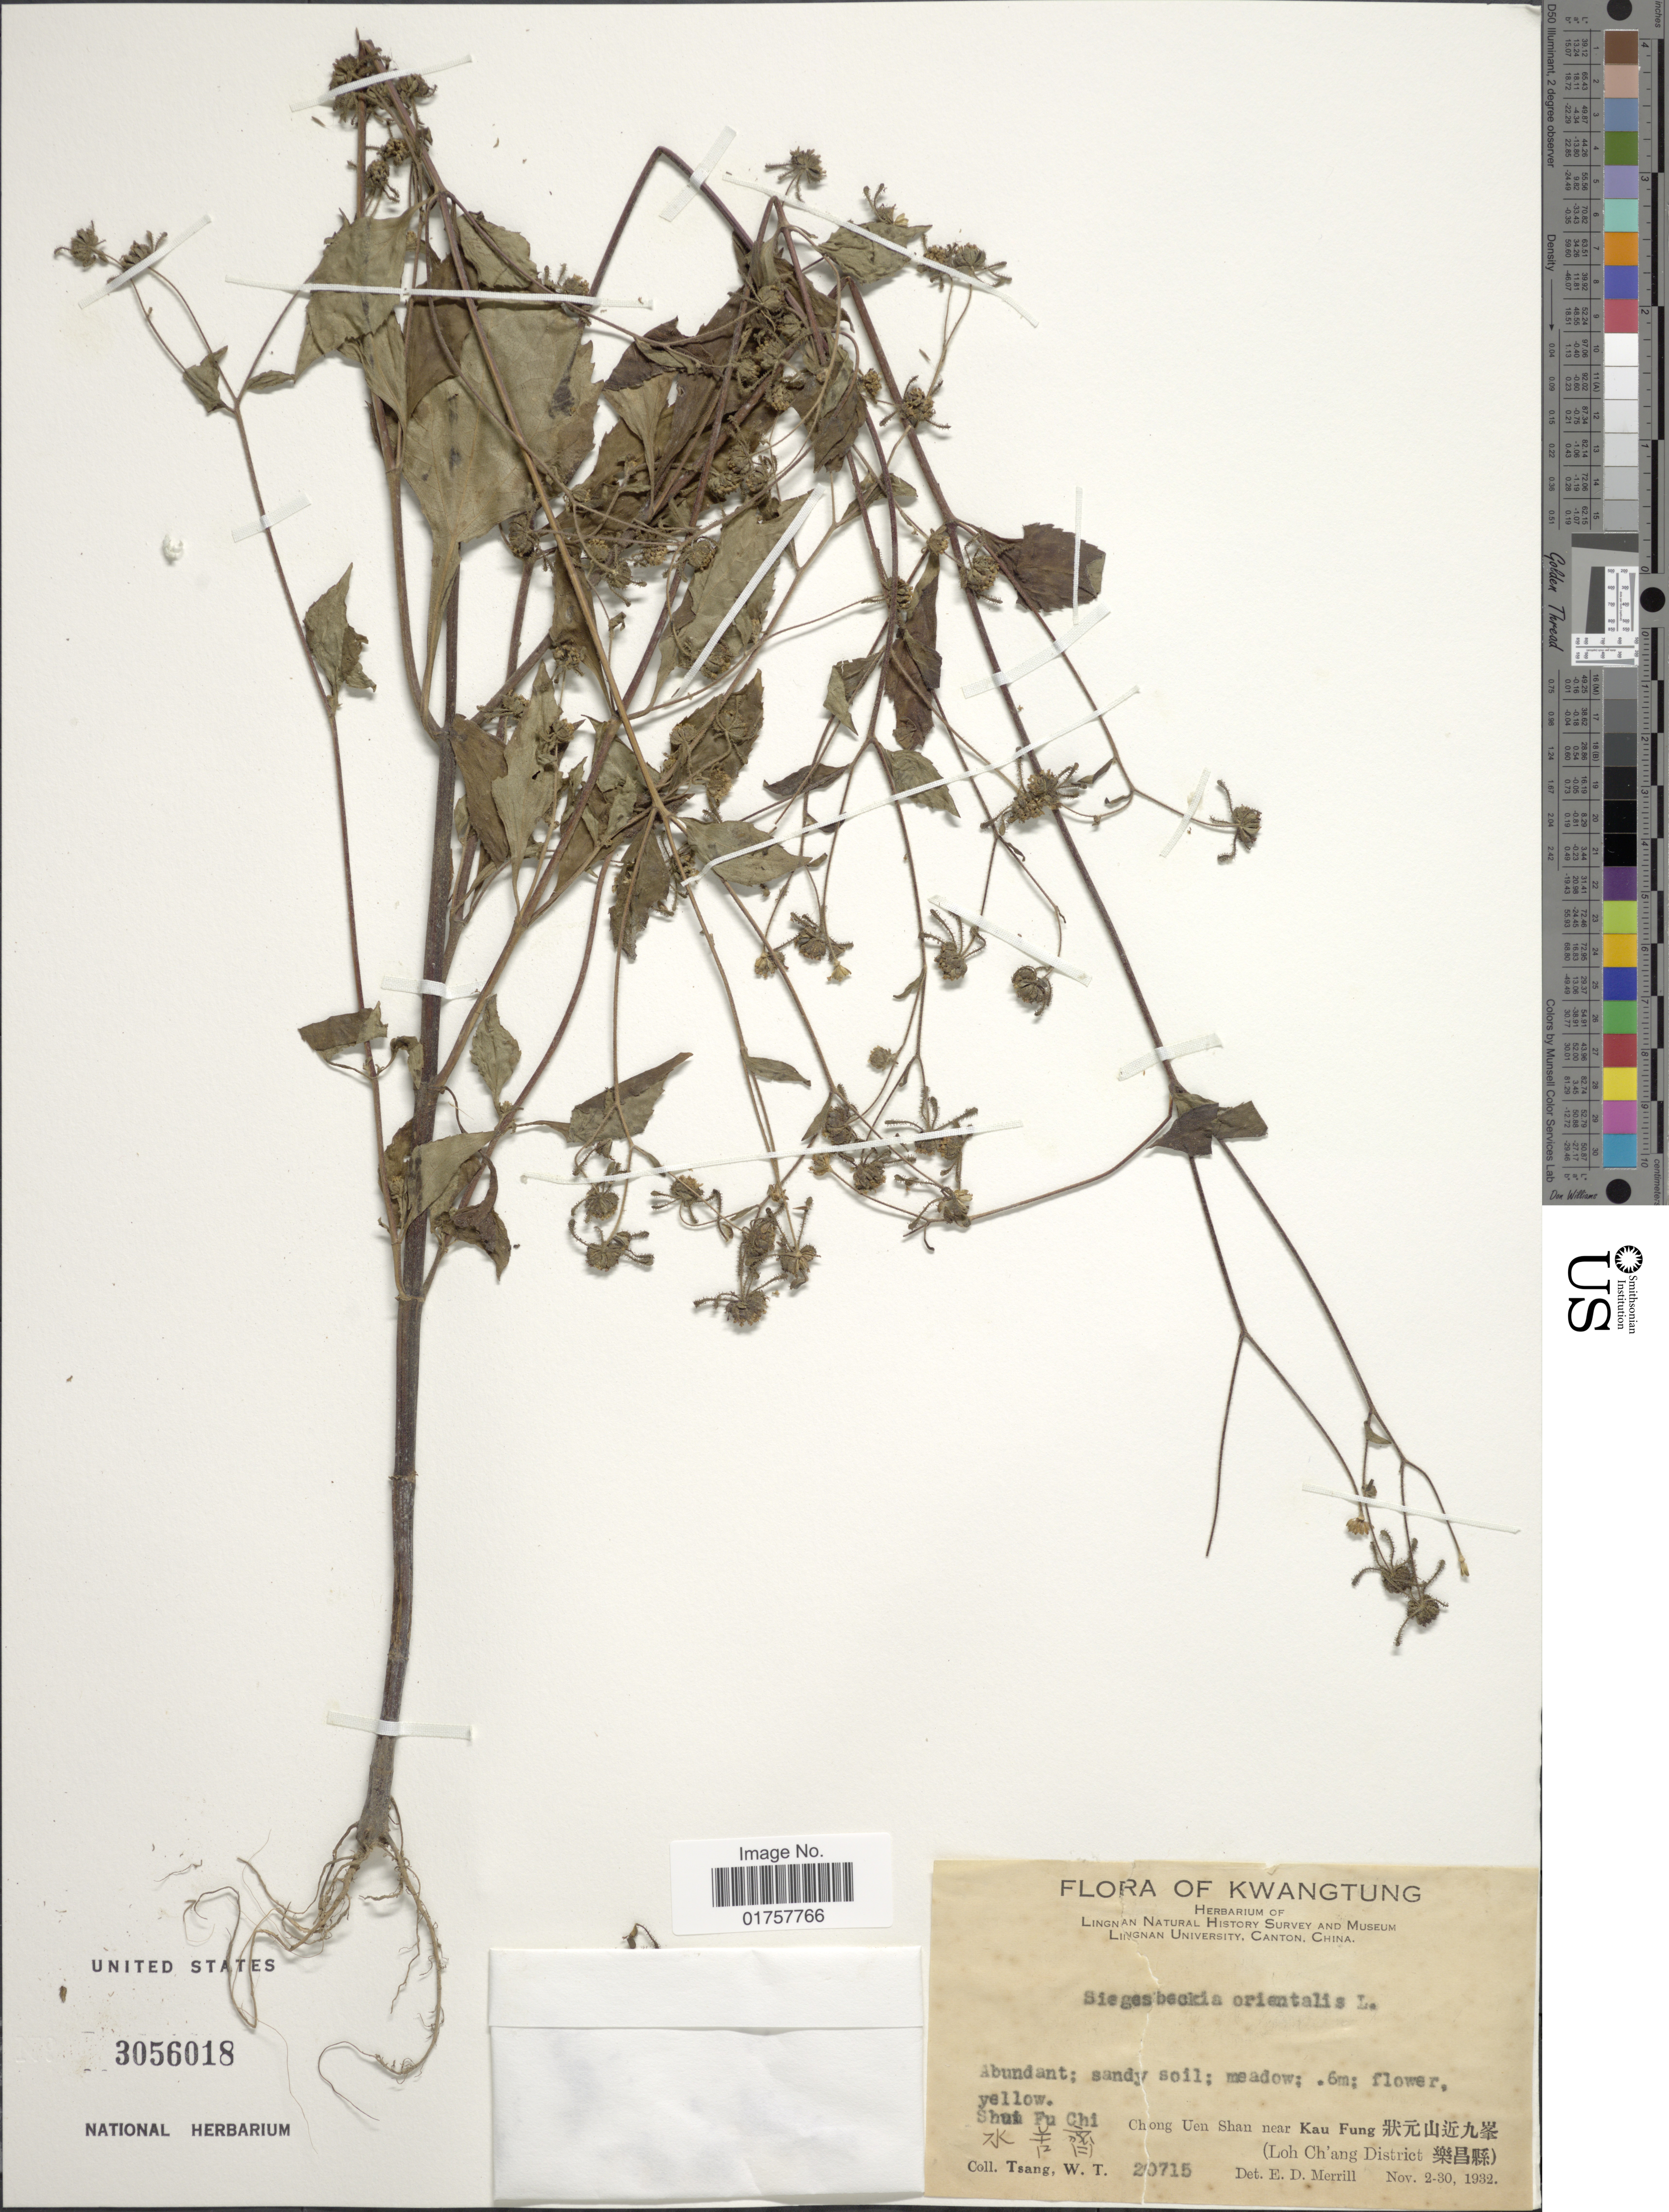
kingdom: Plantae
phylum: Tracheophyta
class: Magnoliopsida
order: Asterales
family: Asteraceae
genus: Sigesbeckia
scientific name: Sigesbeckia orientalis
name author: L.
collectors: W. T. Tsang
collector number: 20715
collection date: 1932-11-02/1932-11-30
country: China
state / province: Guangdong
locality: Kwangtung. Shui Fu Chi. Chong Uen Shan near Kau Fung (Loh Ch'ang District)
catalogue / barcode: US 3056018